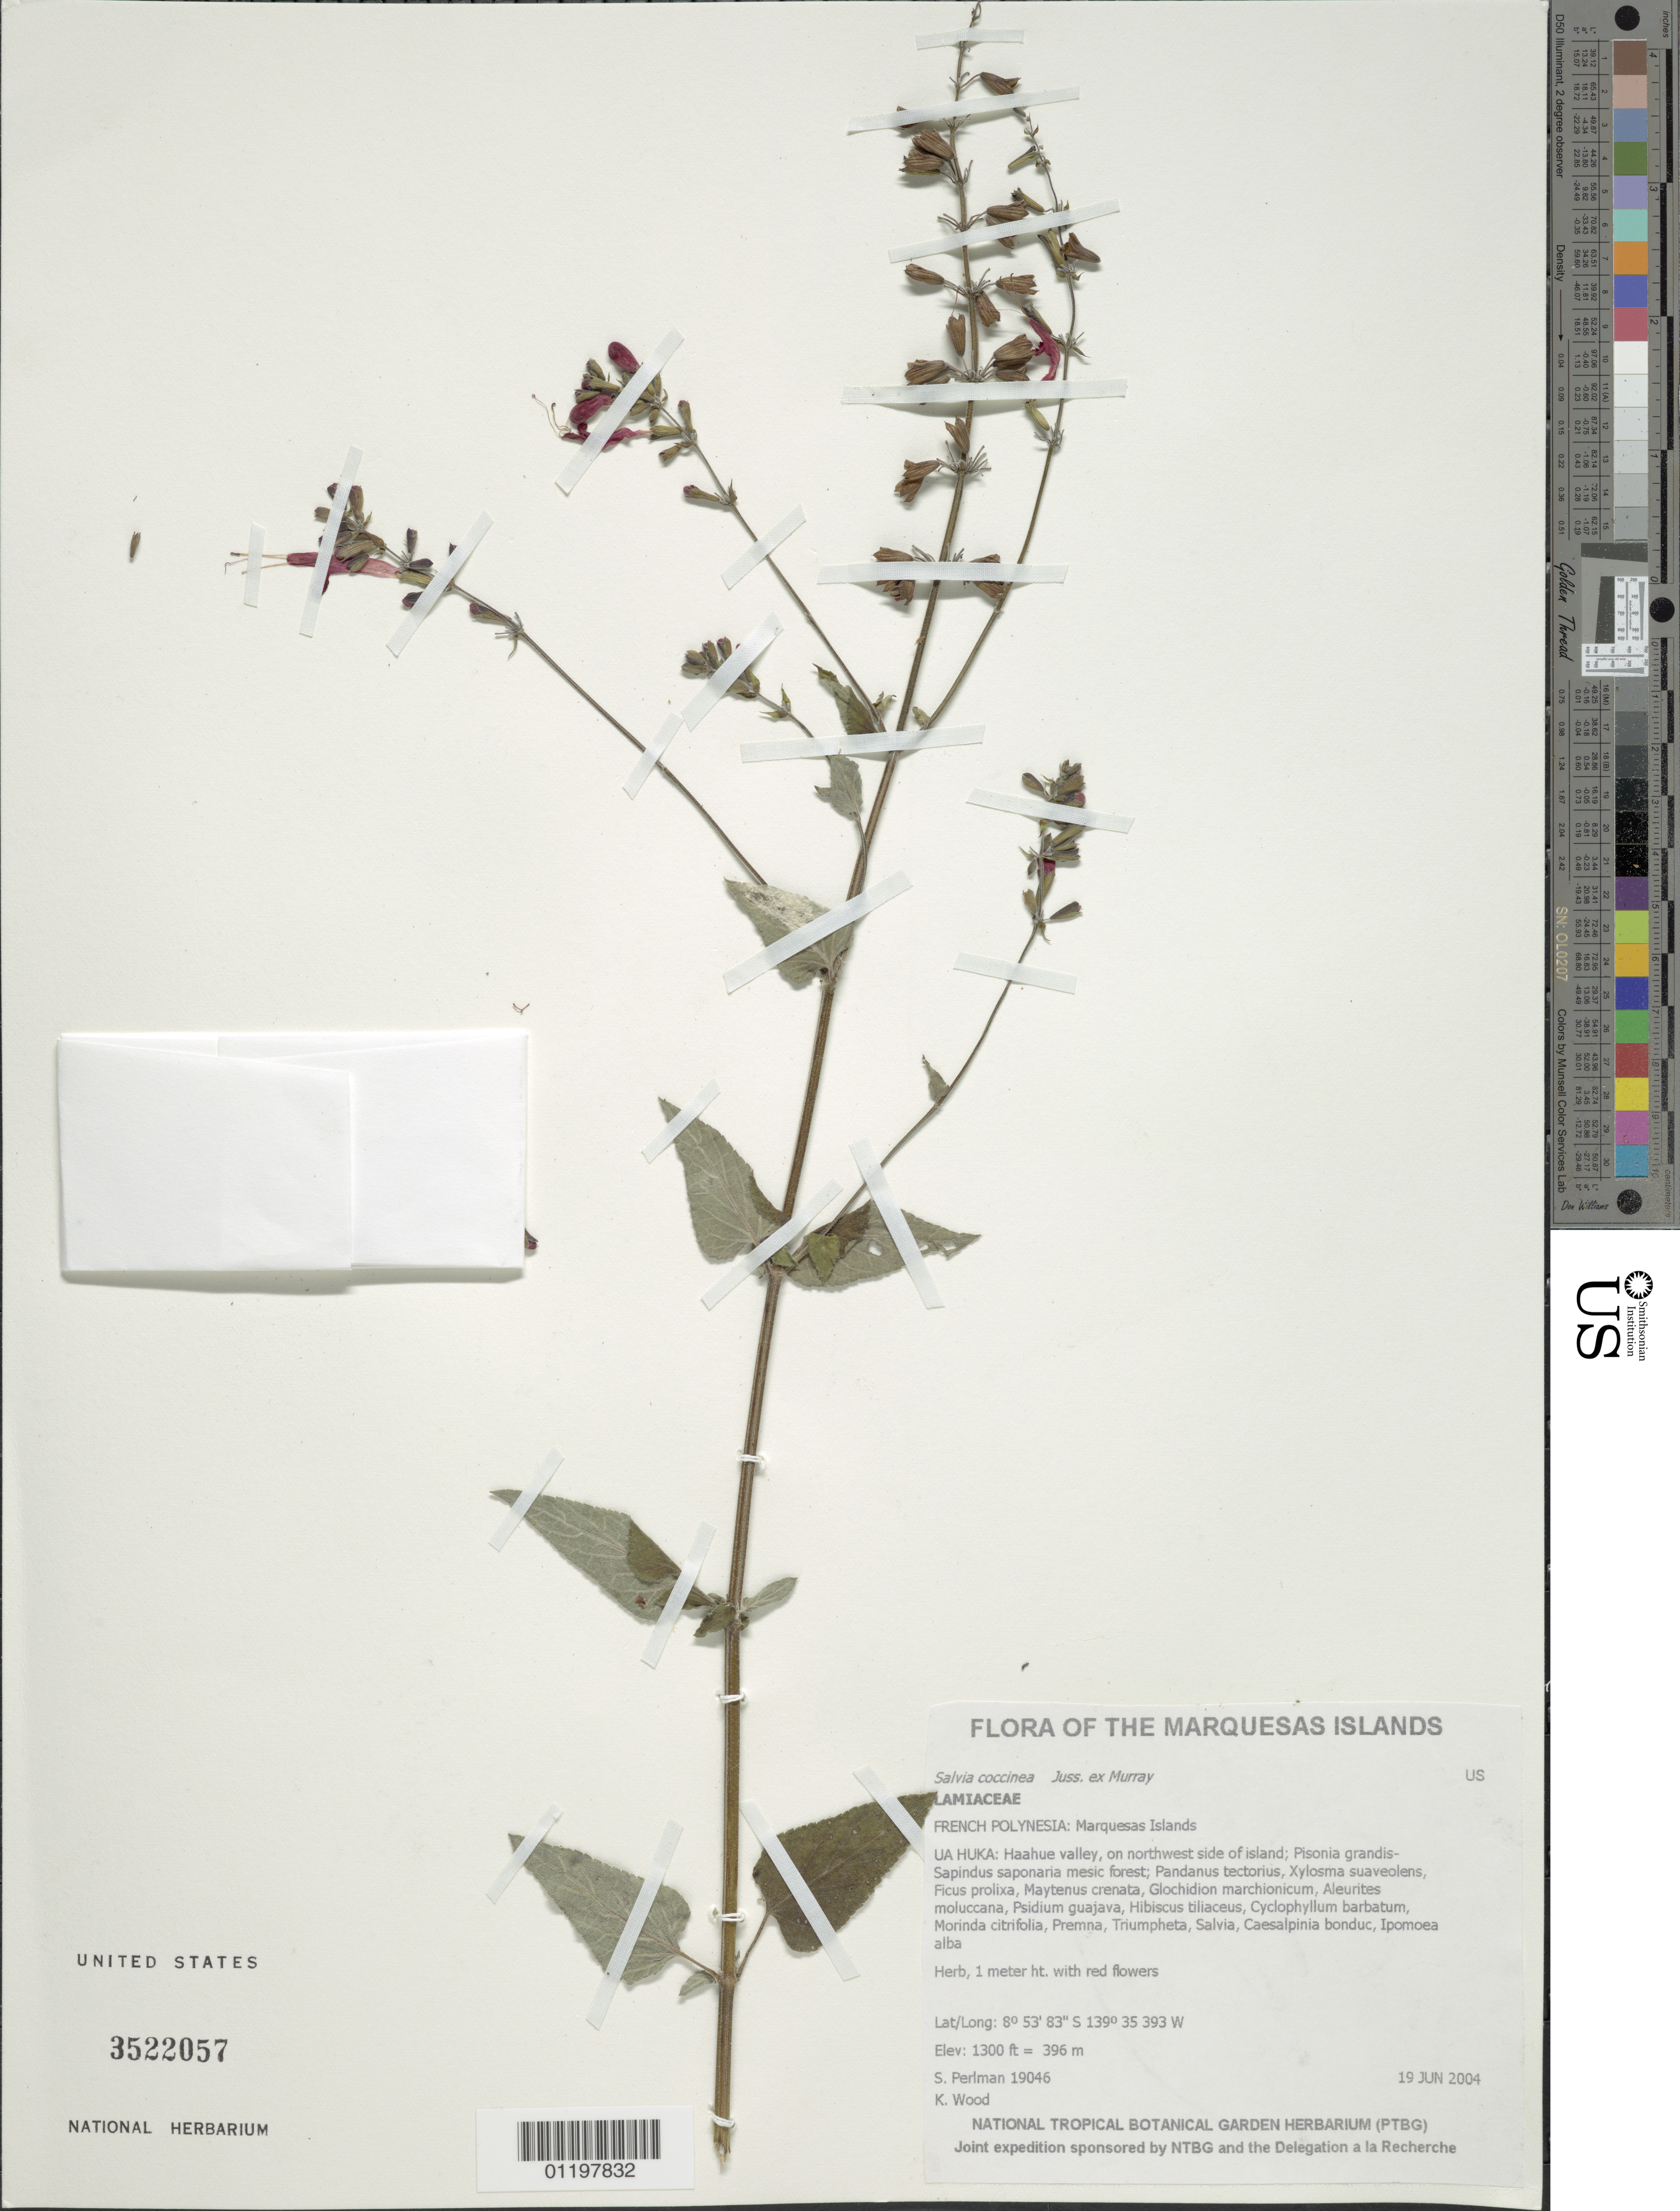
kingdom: Plantae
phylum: Tracheophyta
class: Magnoliopsida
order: Lamiales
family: Lamiaceae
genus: Salvia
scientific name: Salvia coccinea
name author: Etl.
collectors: S. P. Perlman & K. R. Wood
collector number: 19046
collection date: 2004-06-19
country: French Polynesia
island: Ua Huka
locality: Haahue valley, on northwest side of island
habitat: Pisonia grandis - Sapindus saponaria mesic forest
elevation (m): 396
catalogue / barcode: US 3522057